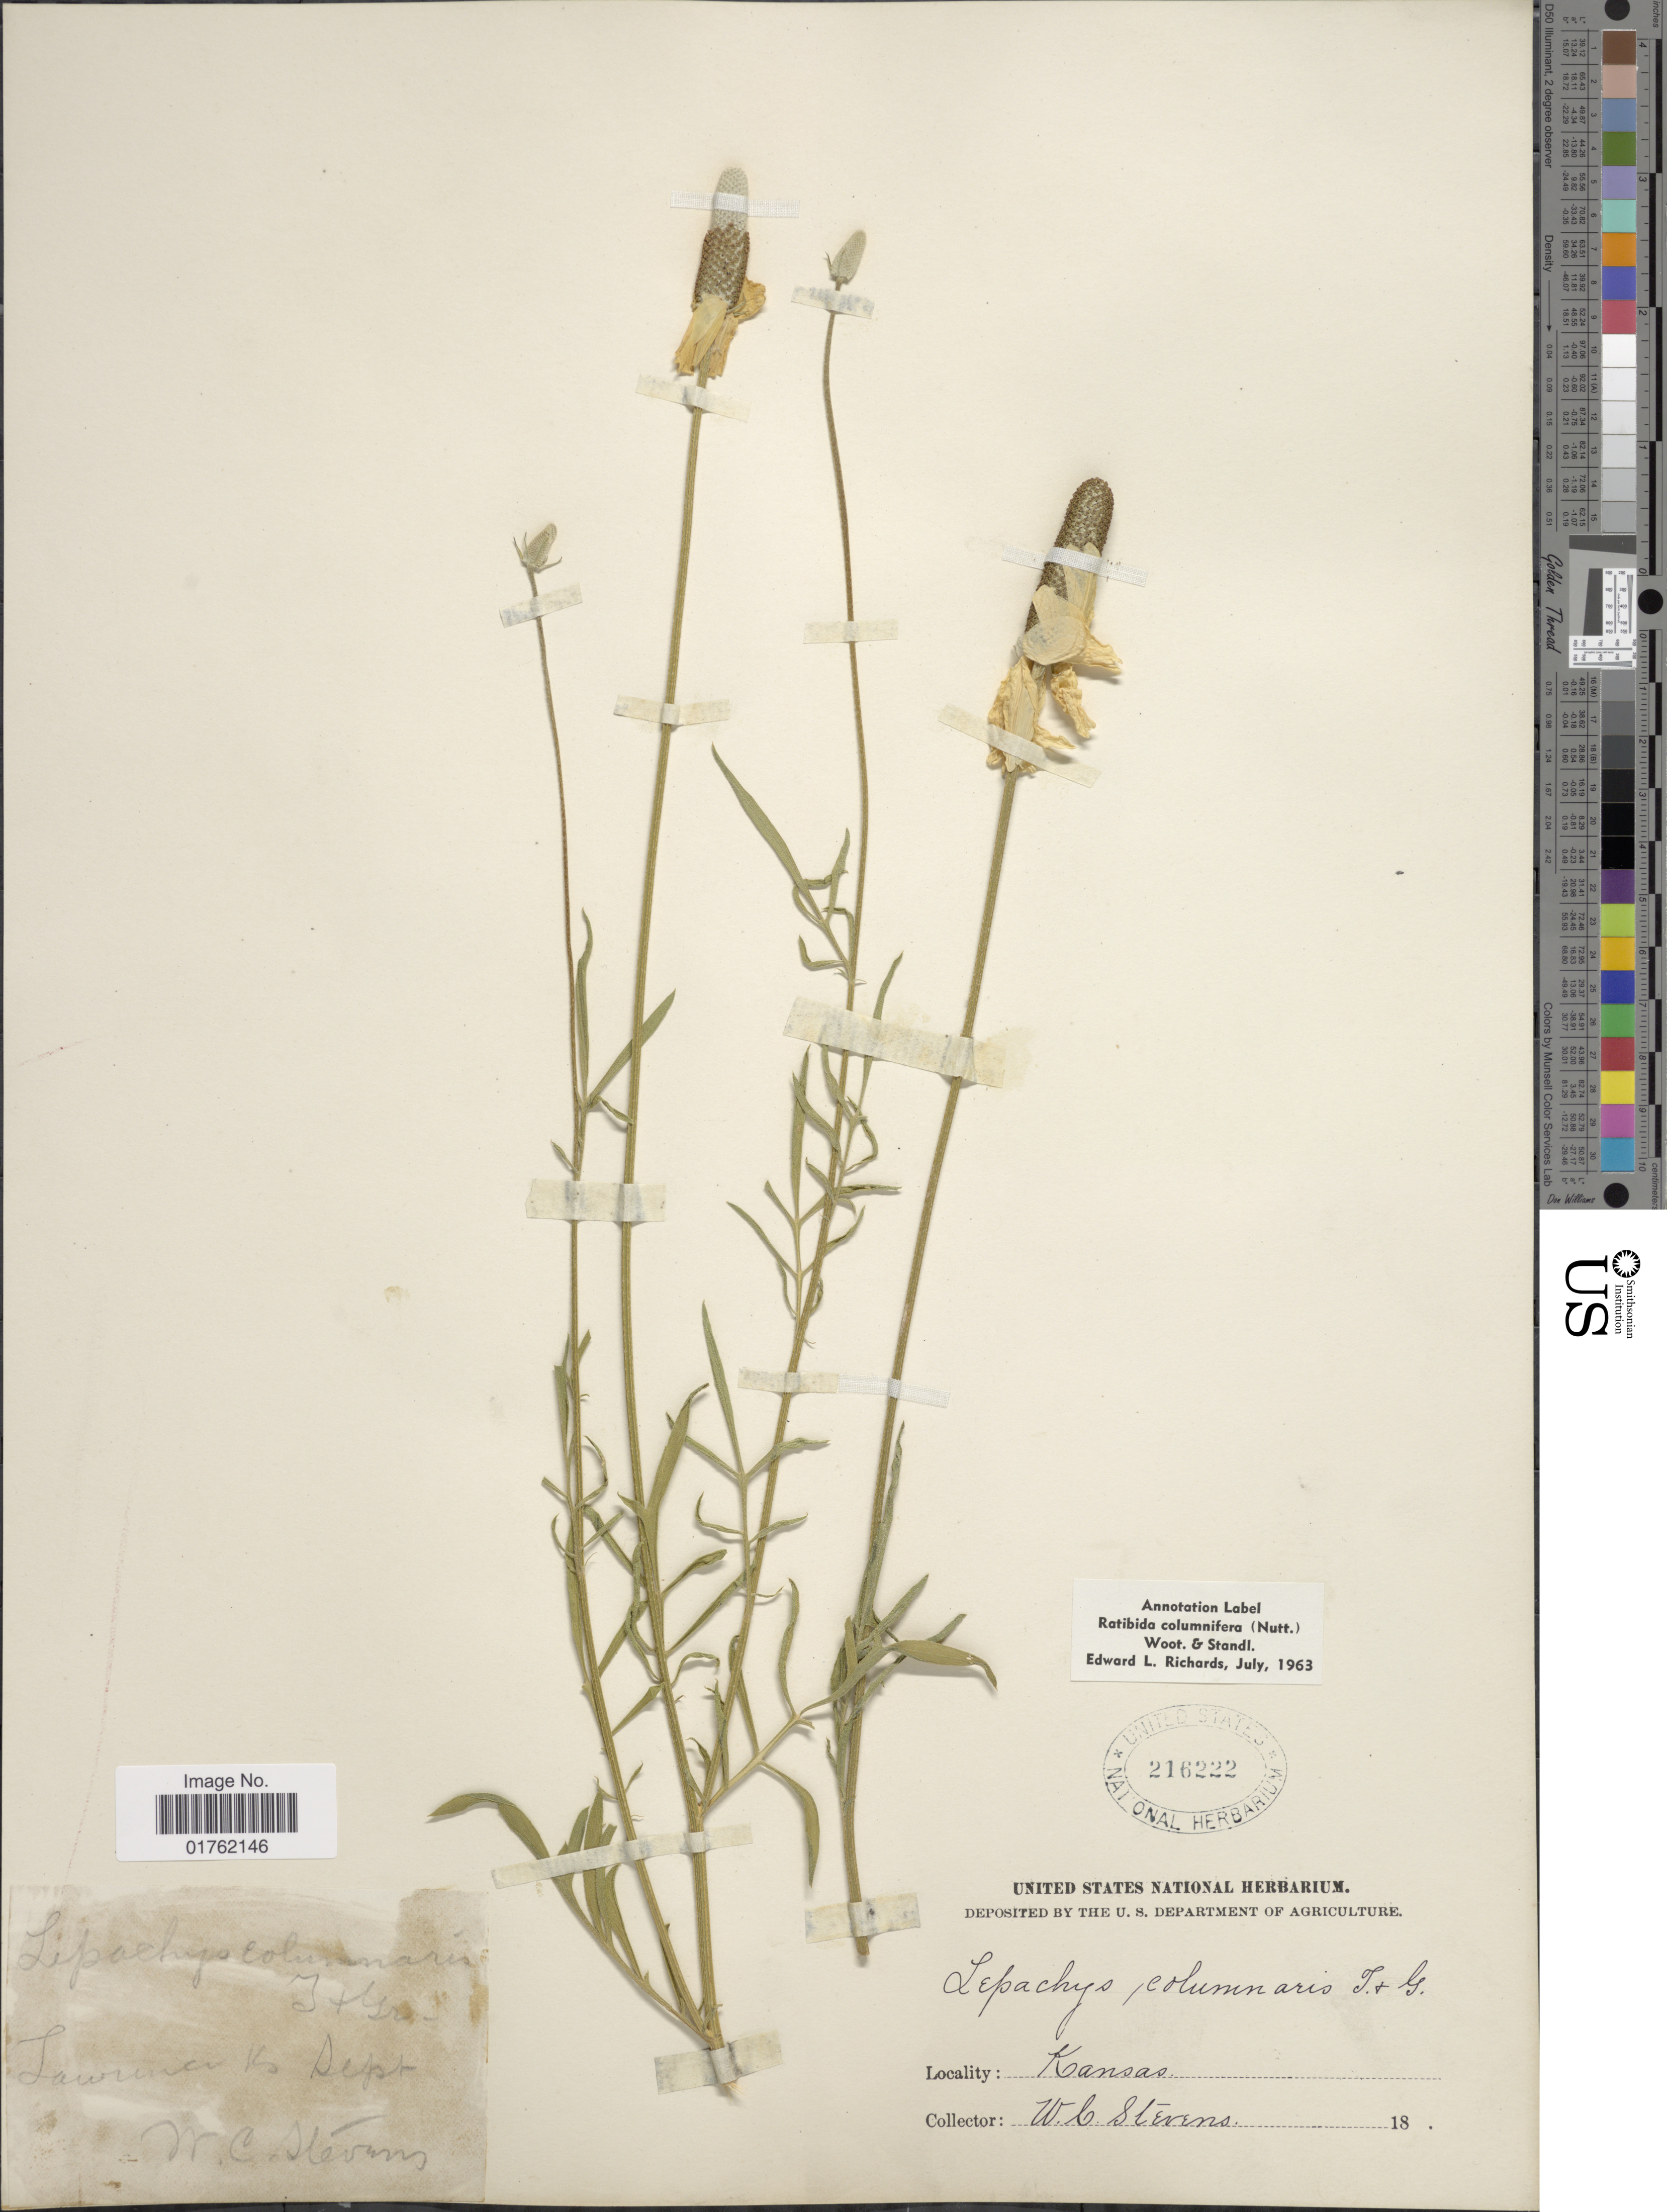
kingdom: Plantae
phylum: Tracheophyta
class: Magnoliopsida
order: Asterales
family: Asteraceae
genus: Ratibida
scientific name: Ratibida columnaris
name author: (Pursh) D. Don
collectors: W. C. Stevens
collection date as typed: Transcribed d/m/y: //18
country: United States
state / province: Kansas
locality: Lawrence.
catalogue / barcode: US 216222